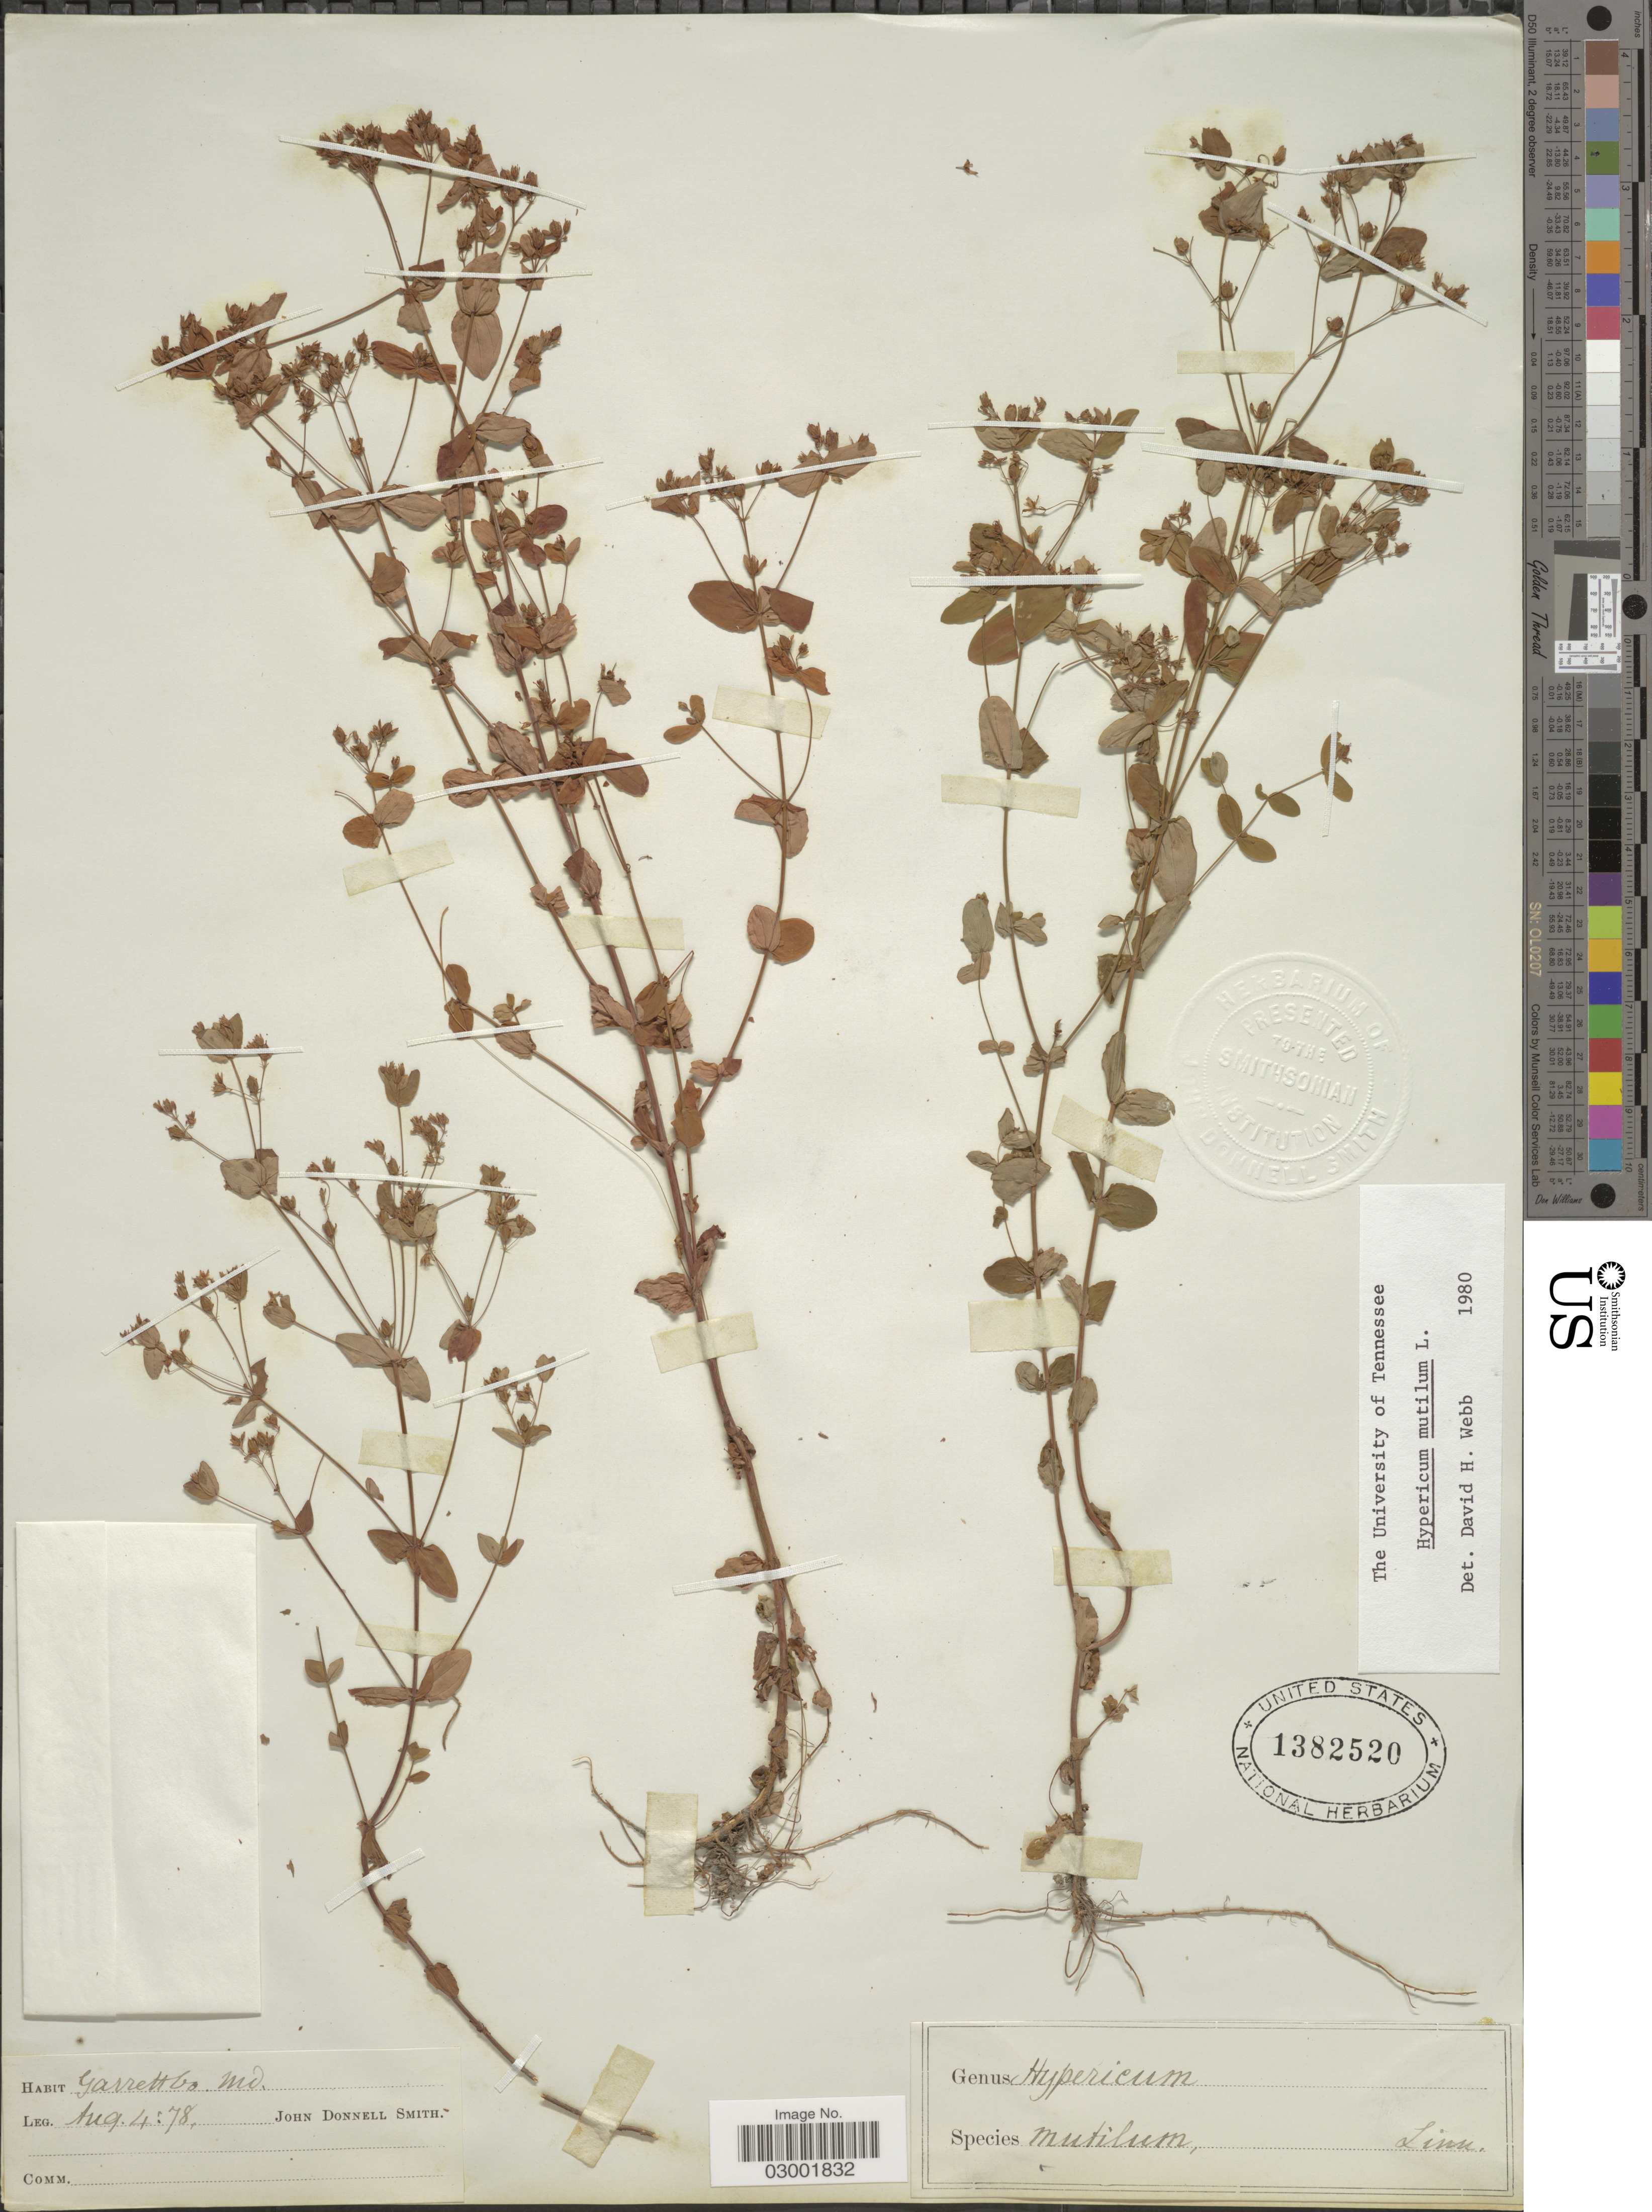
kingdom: Plantae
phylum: Tracheophyta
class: Magnoliopsida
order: Malpighiales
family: Hypericaceae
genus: Hypericum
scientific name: Hypericum mutilum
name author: L.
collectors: J. Donnell Smith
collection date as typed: Transcribed d/m/y: 4/8/78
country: United States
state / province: Maryland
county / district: Garrett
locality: Garrett Co.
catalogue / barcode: US 1382520